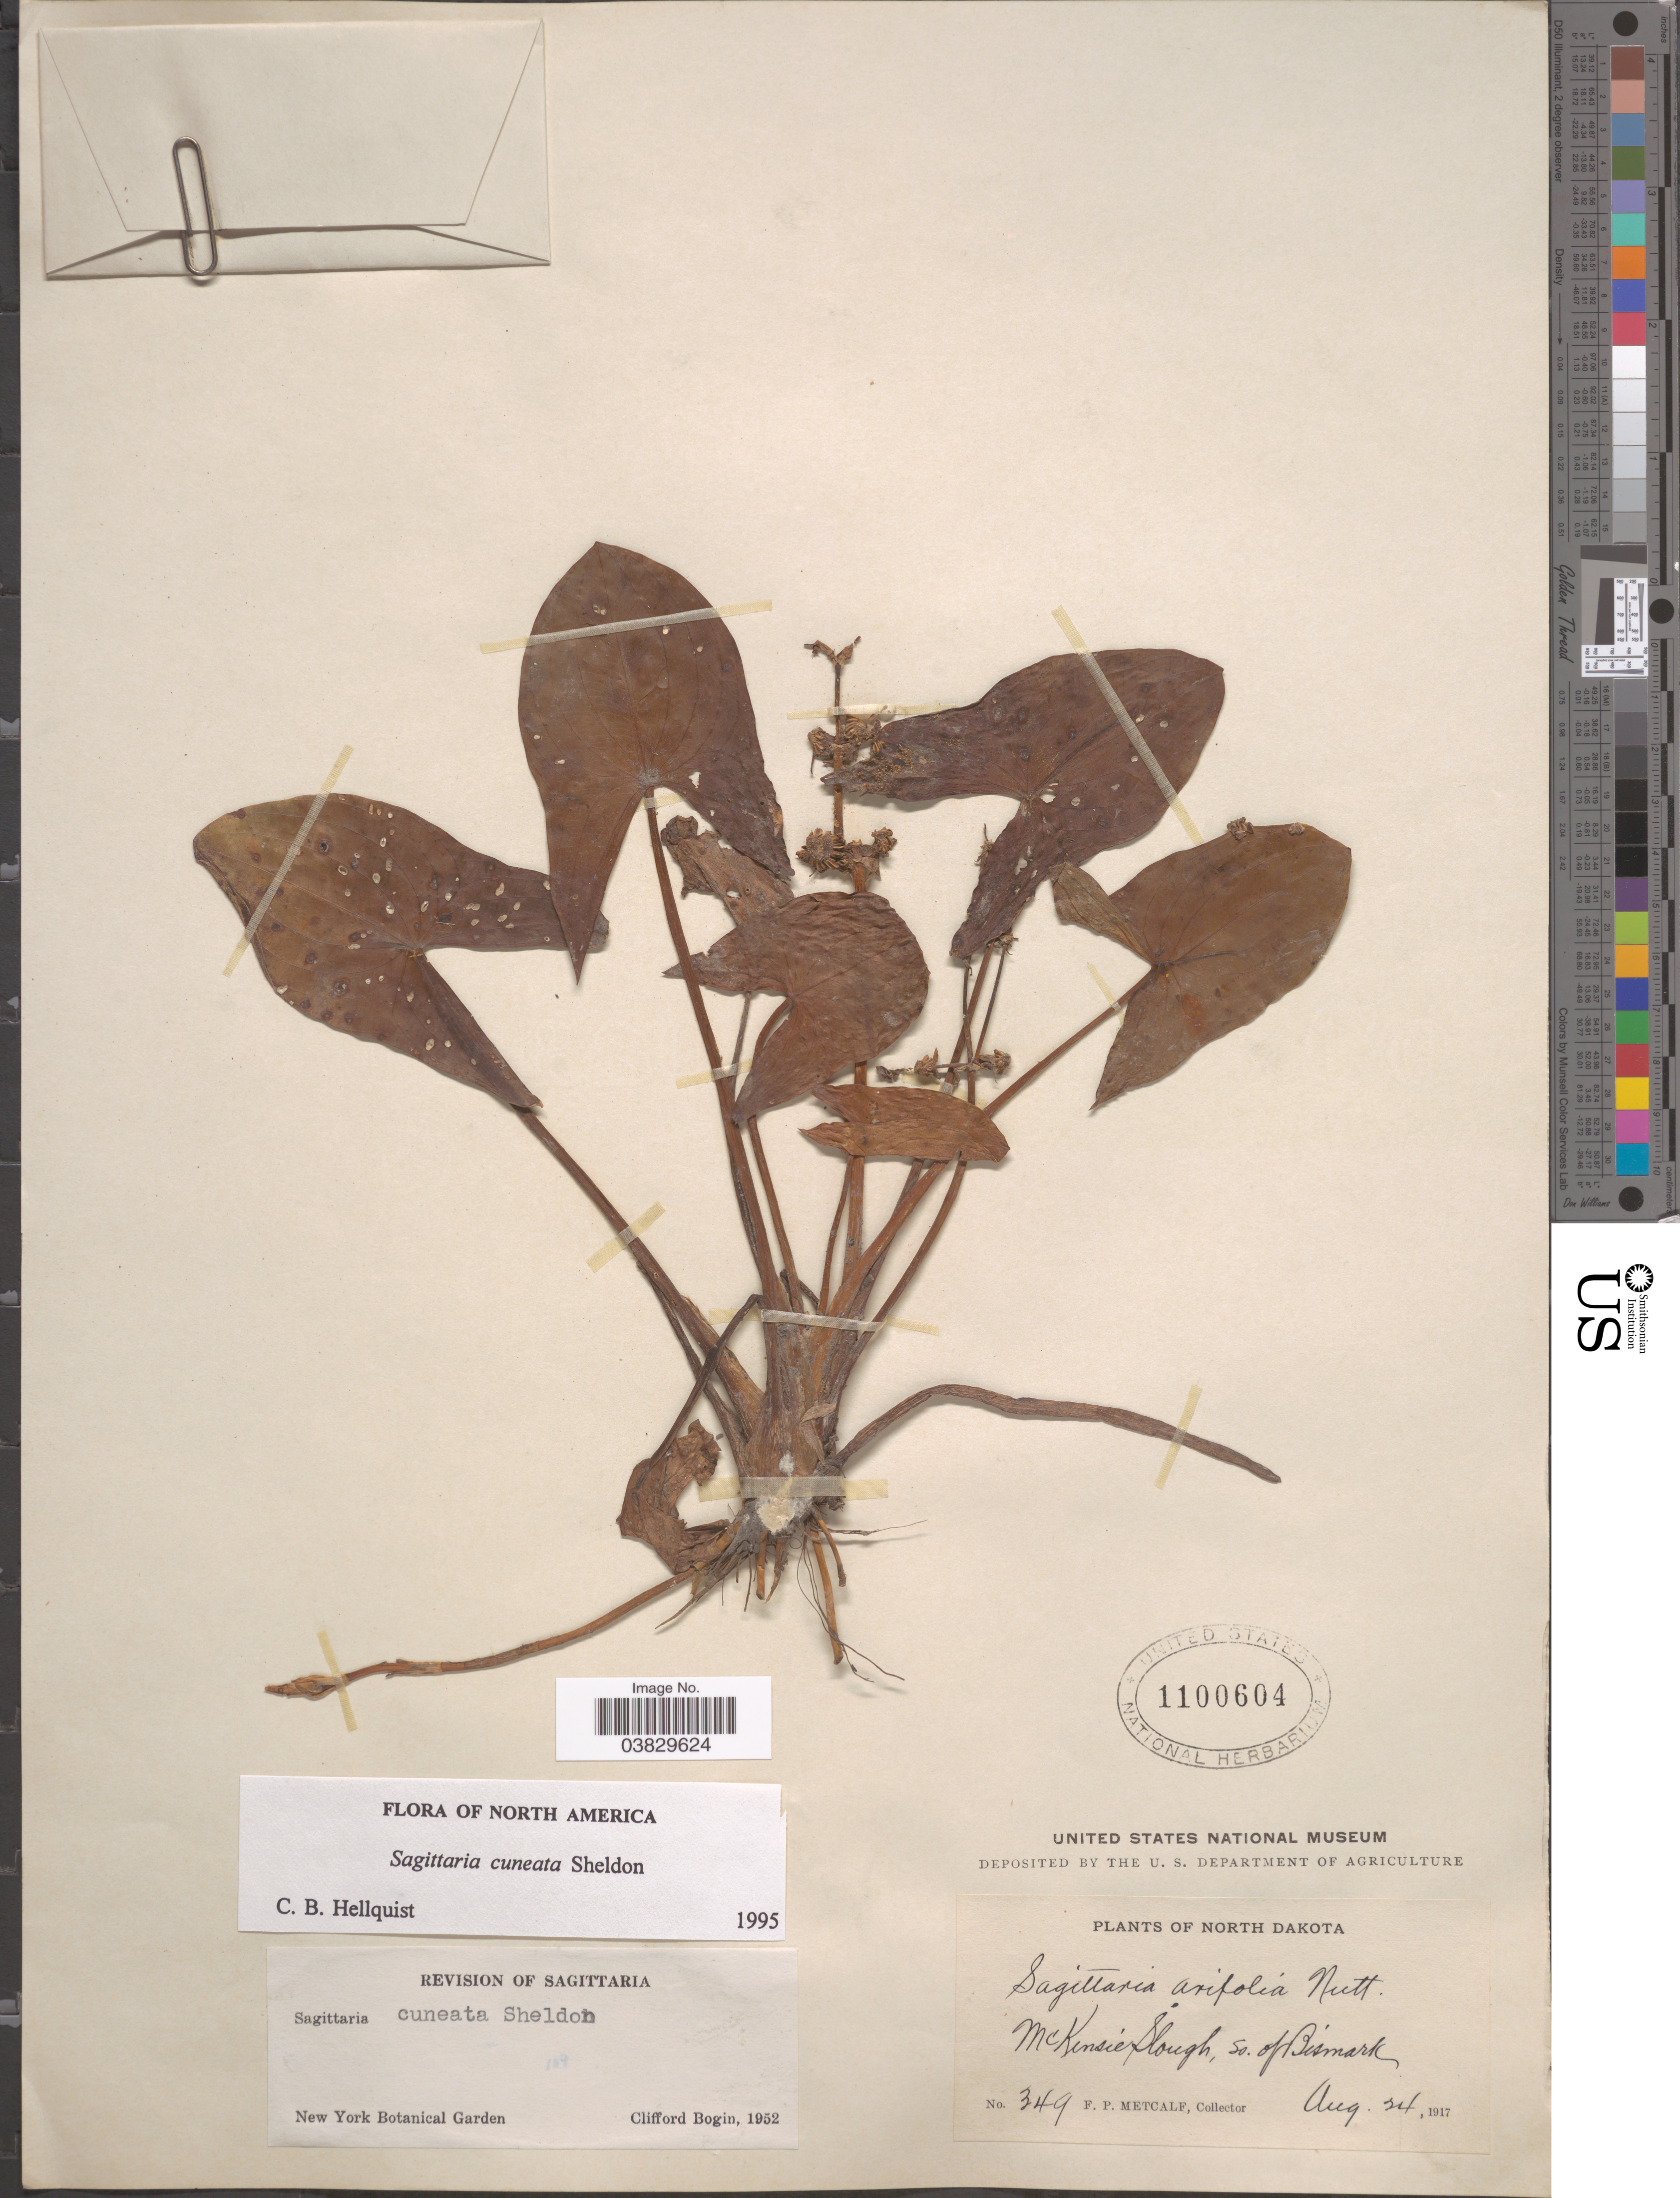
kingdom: Plantae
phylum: Tracheophyta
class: Liliopsida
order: Alismatales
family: Alismataceae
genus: Sagittaria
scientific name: Sagittaria cuneata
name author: E. Sheld.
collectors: F. Metcalf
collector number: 349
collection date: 1917-08-24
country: United States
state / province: North Dakota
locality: McKensie Slough, so. of Bismark.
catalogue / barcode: US 1100604